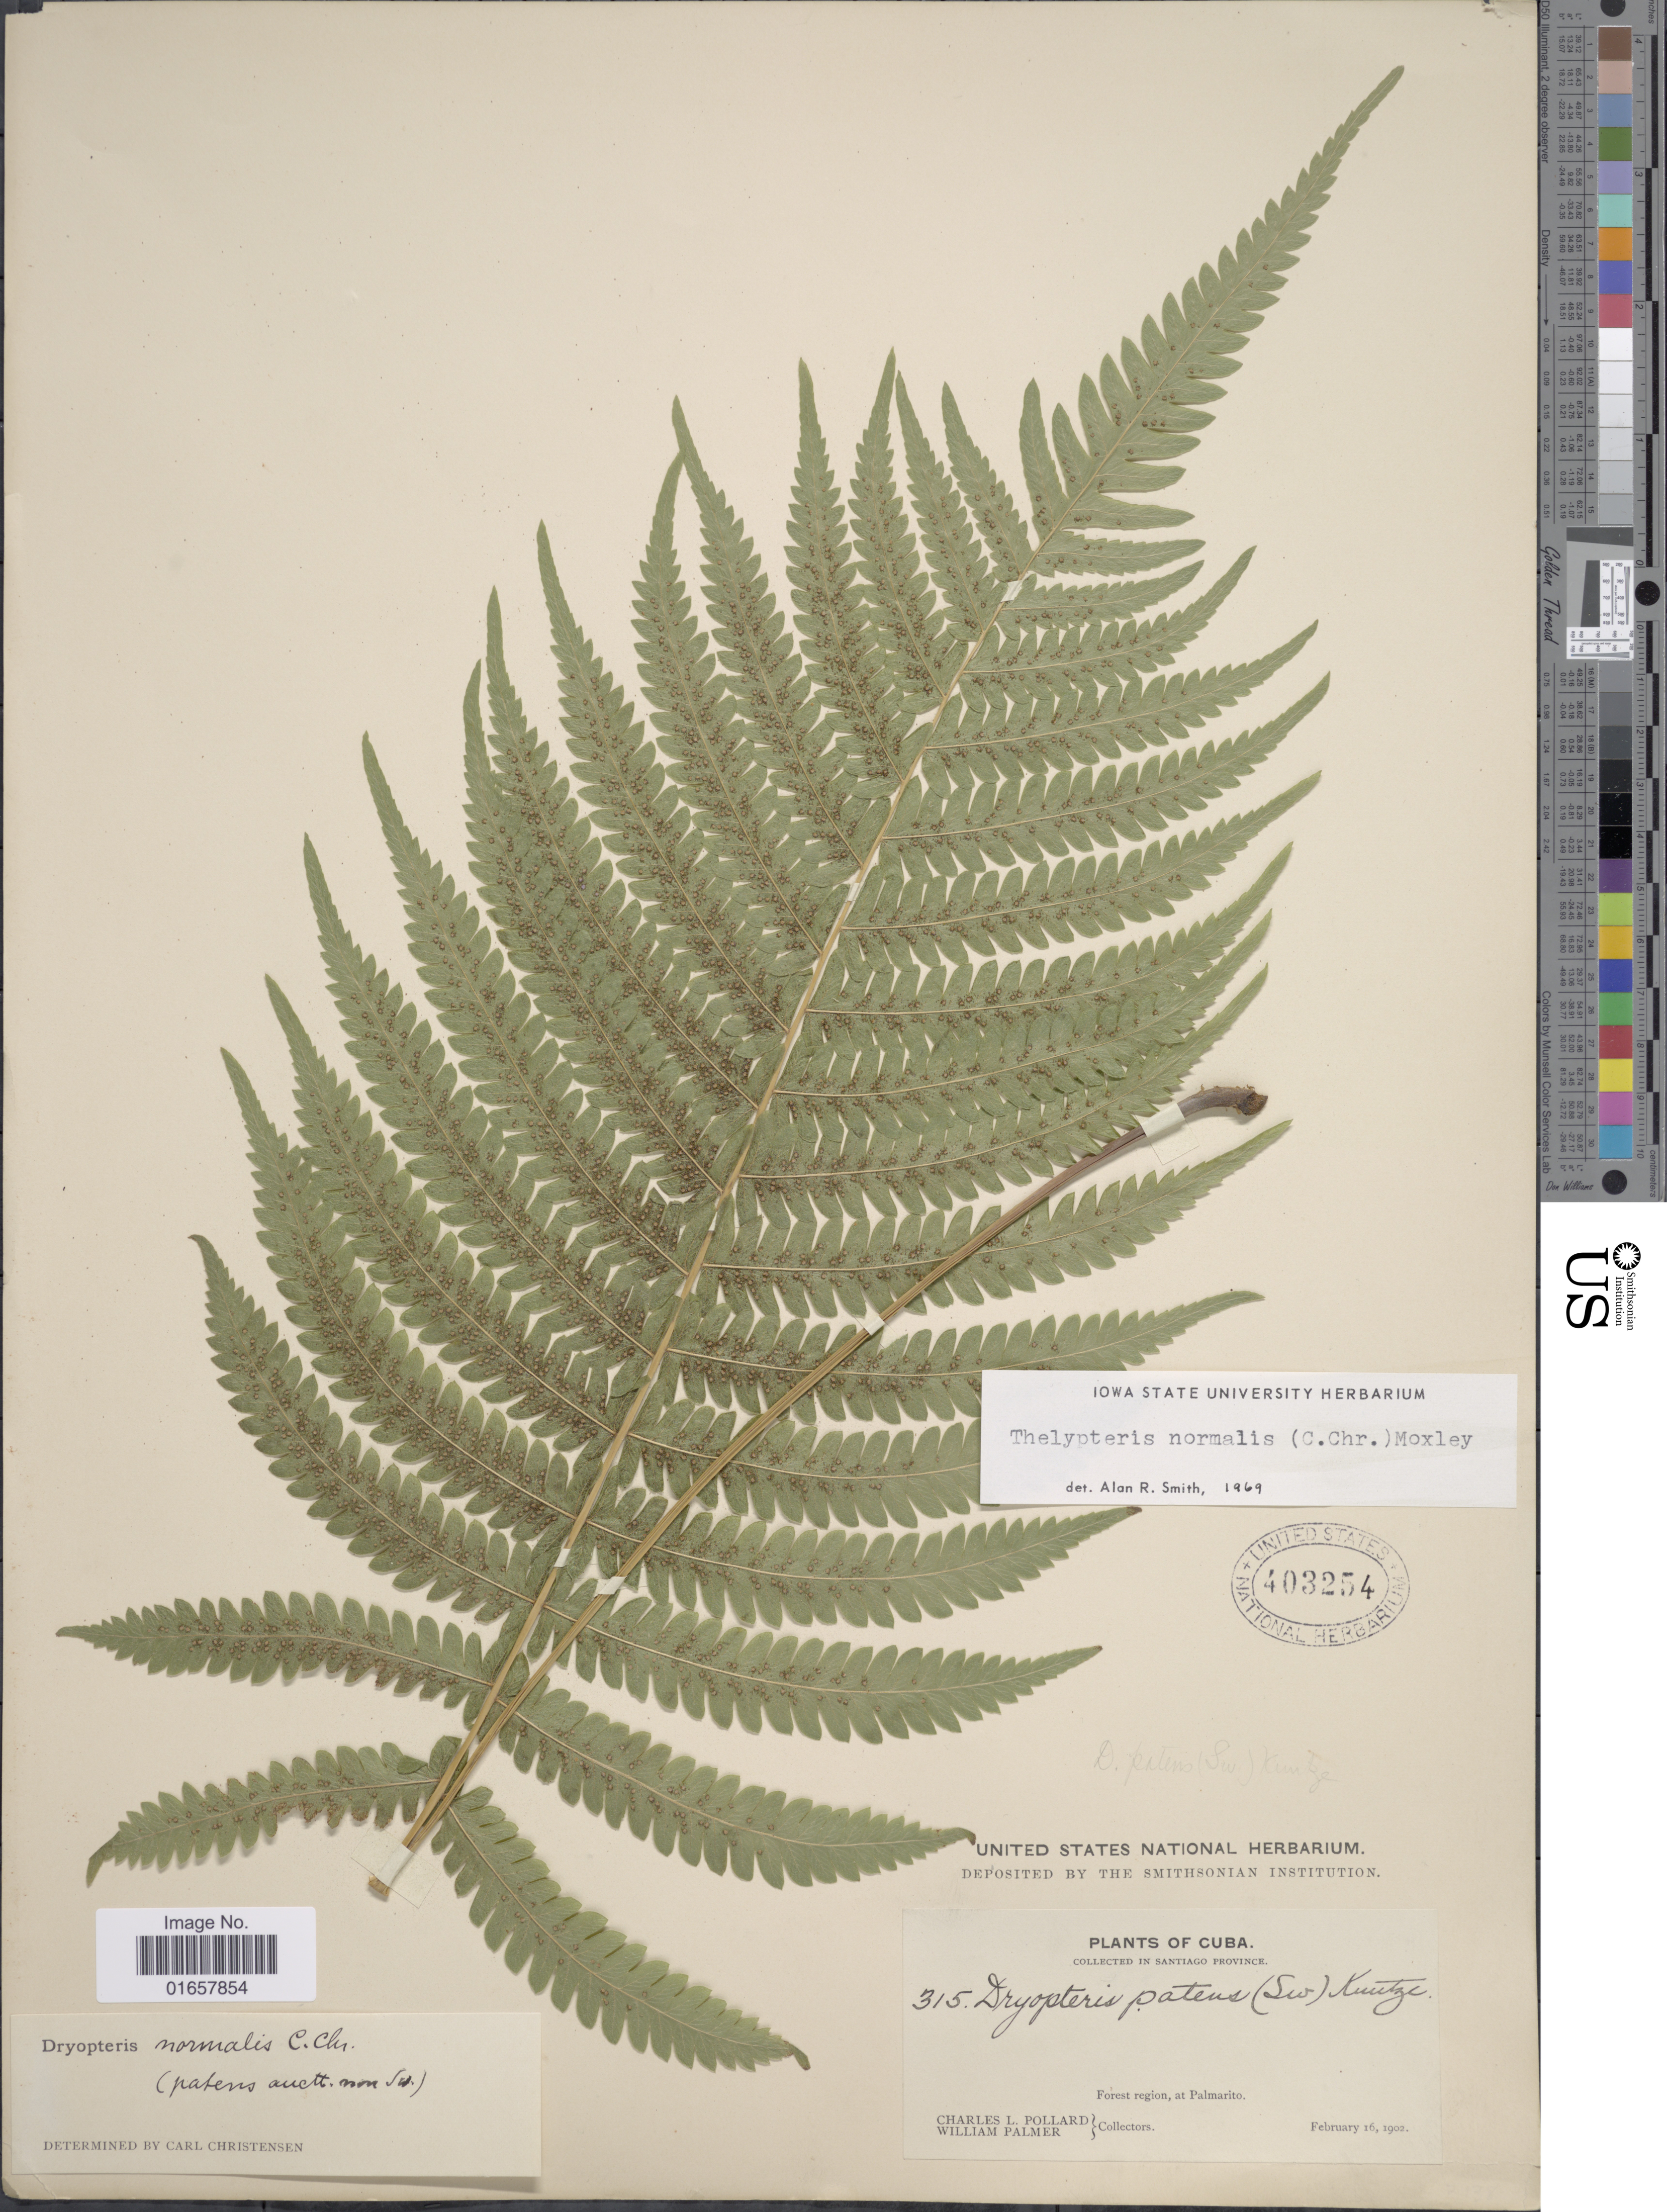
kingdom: Plantae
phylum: Tracheophyta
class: Polypodiopsida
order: Polypodiales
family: Thelypteridaceae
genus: Christella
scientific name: Christella kunthii comb. ined.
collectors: C. L. Pollard & W. Palmer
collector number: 315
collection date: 1902-02-16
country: Cuba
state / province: Santiago de Cuba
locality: Cuba, in Santiago Province, Forest region, at Palmarito.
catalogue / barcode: US 403254